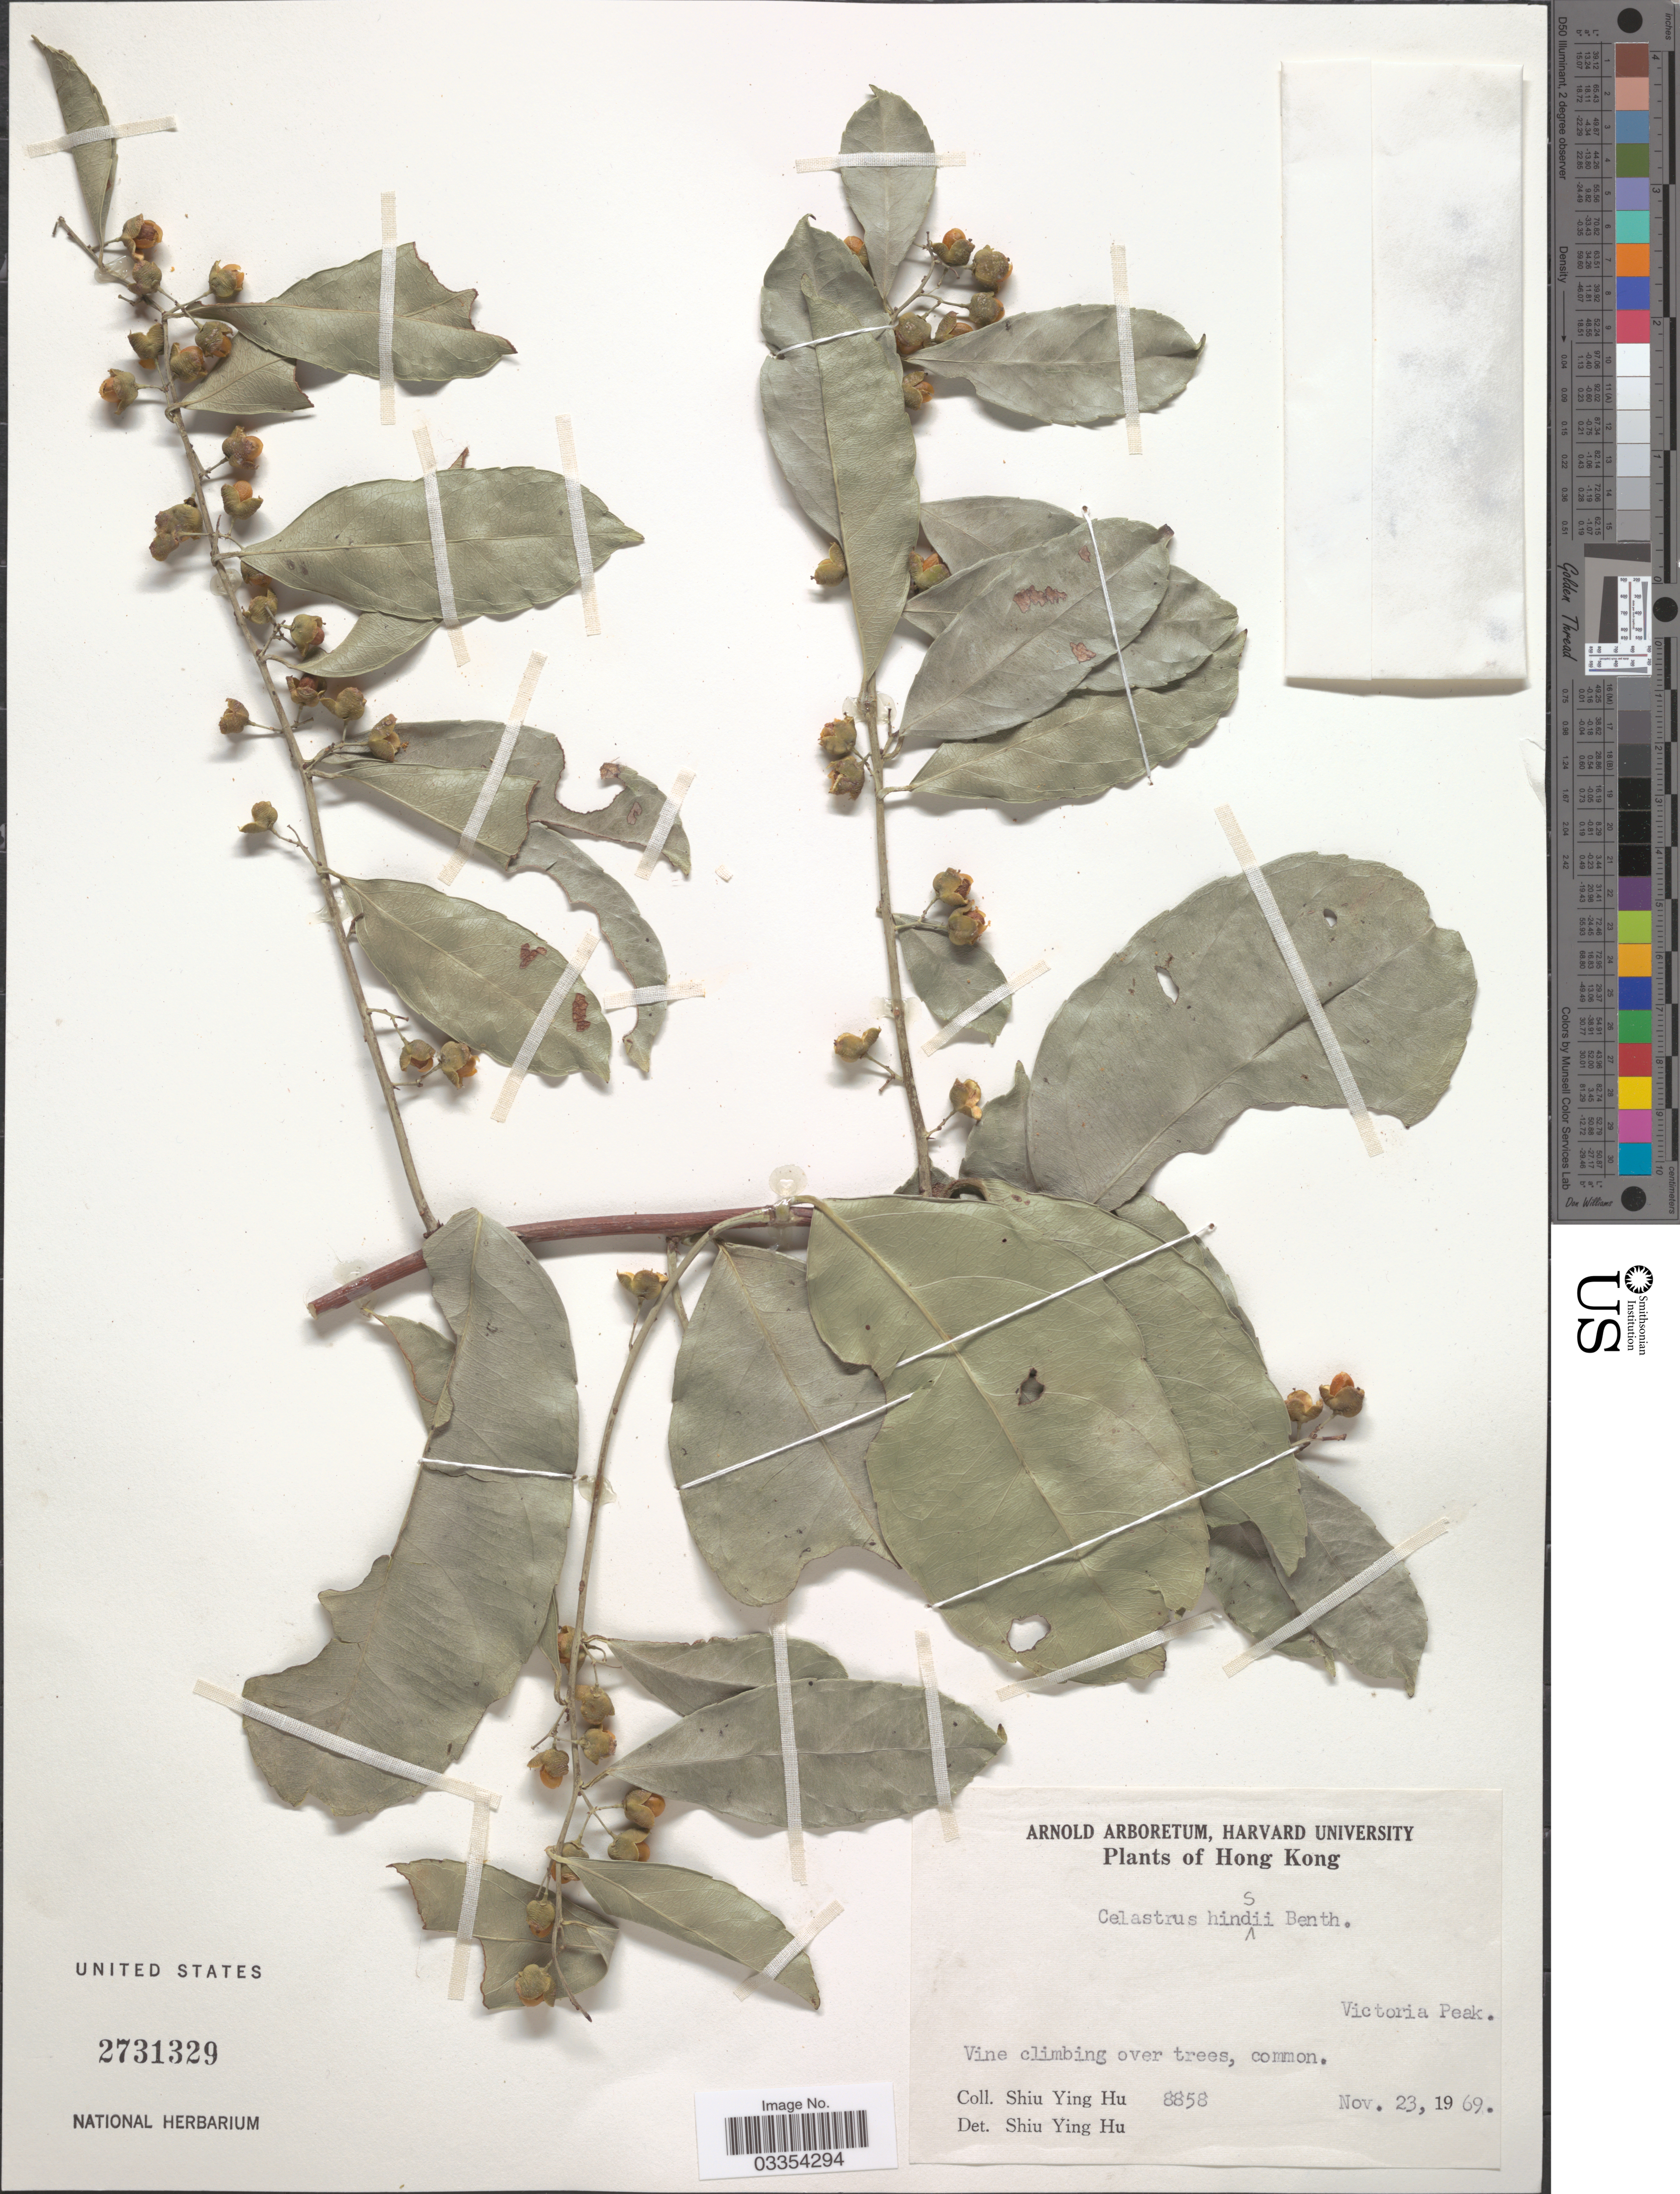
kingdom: Plantae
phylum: Tracheophyta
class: Magnoliopsida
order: Celastrales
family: Celastraceae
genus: Celastrus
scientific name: Celastrus hindsii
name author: Benth.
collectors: S. Y. Hu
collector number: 8858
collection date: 1969-11-23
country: China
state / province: Hong Kong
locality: Victoria Peak.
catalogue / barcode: US 2731329